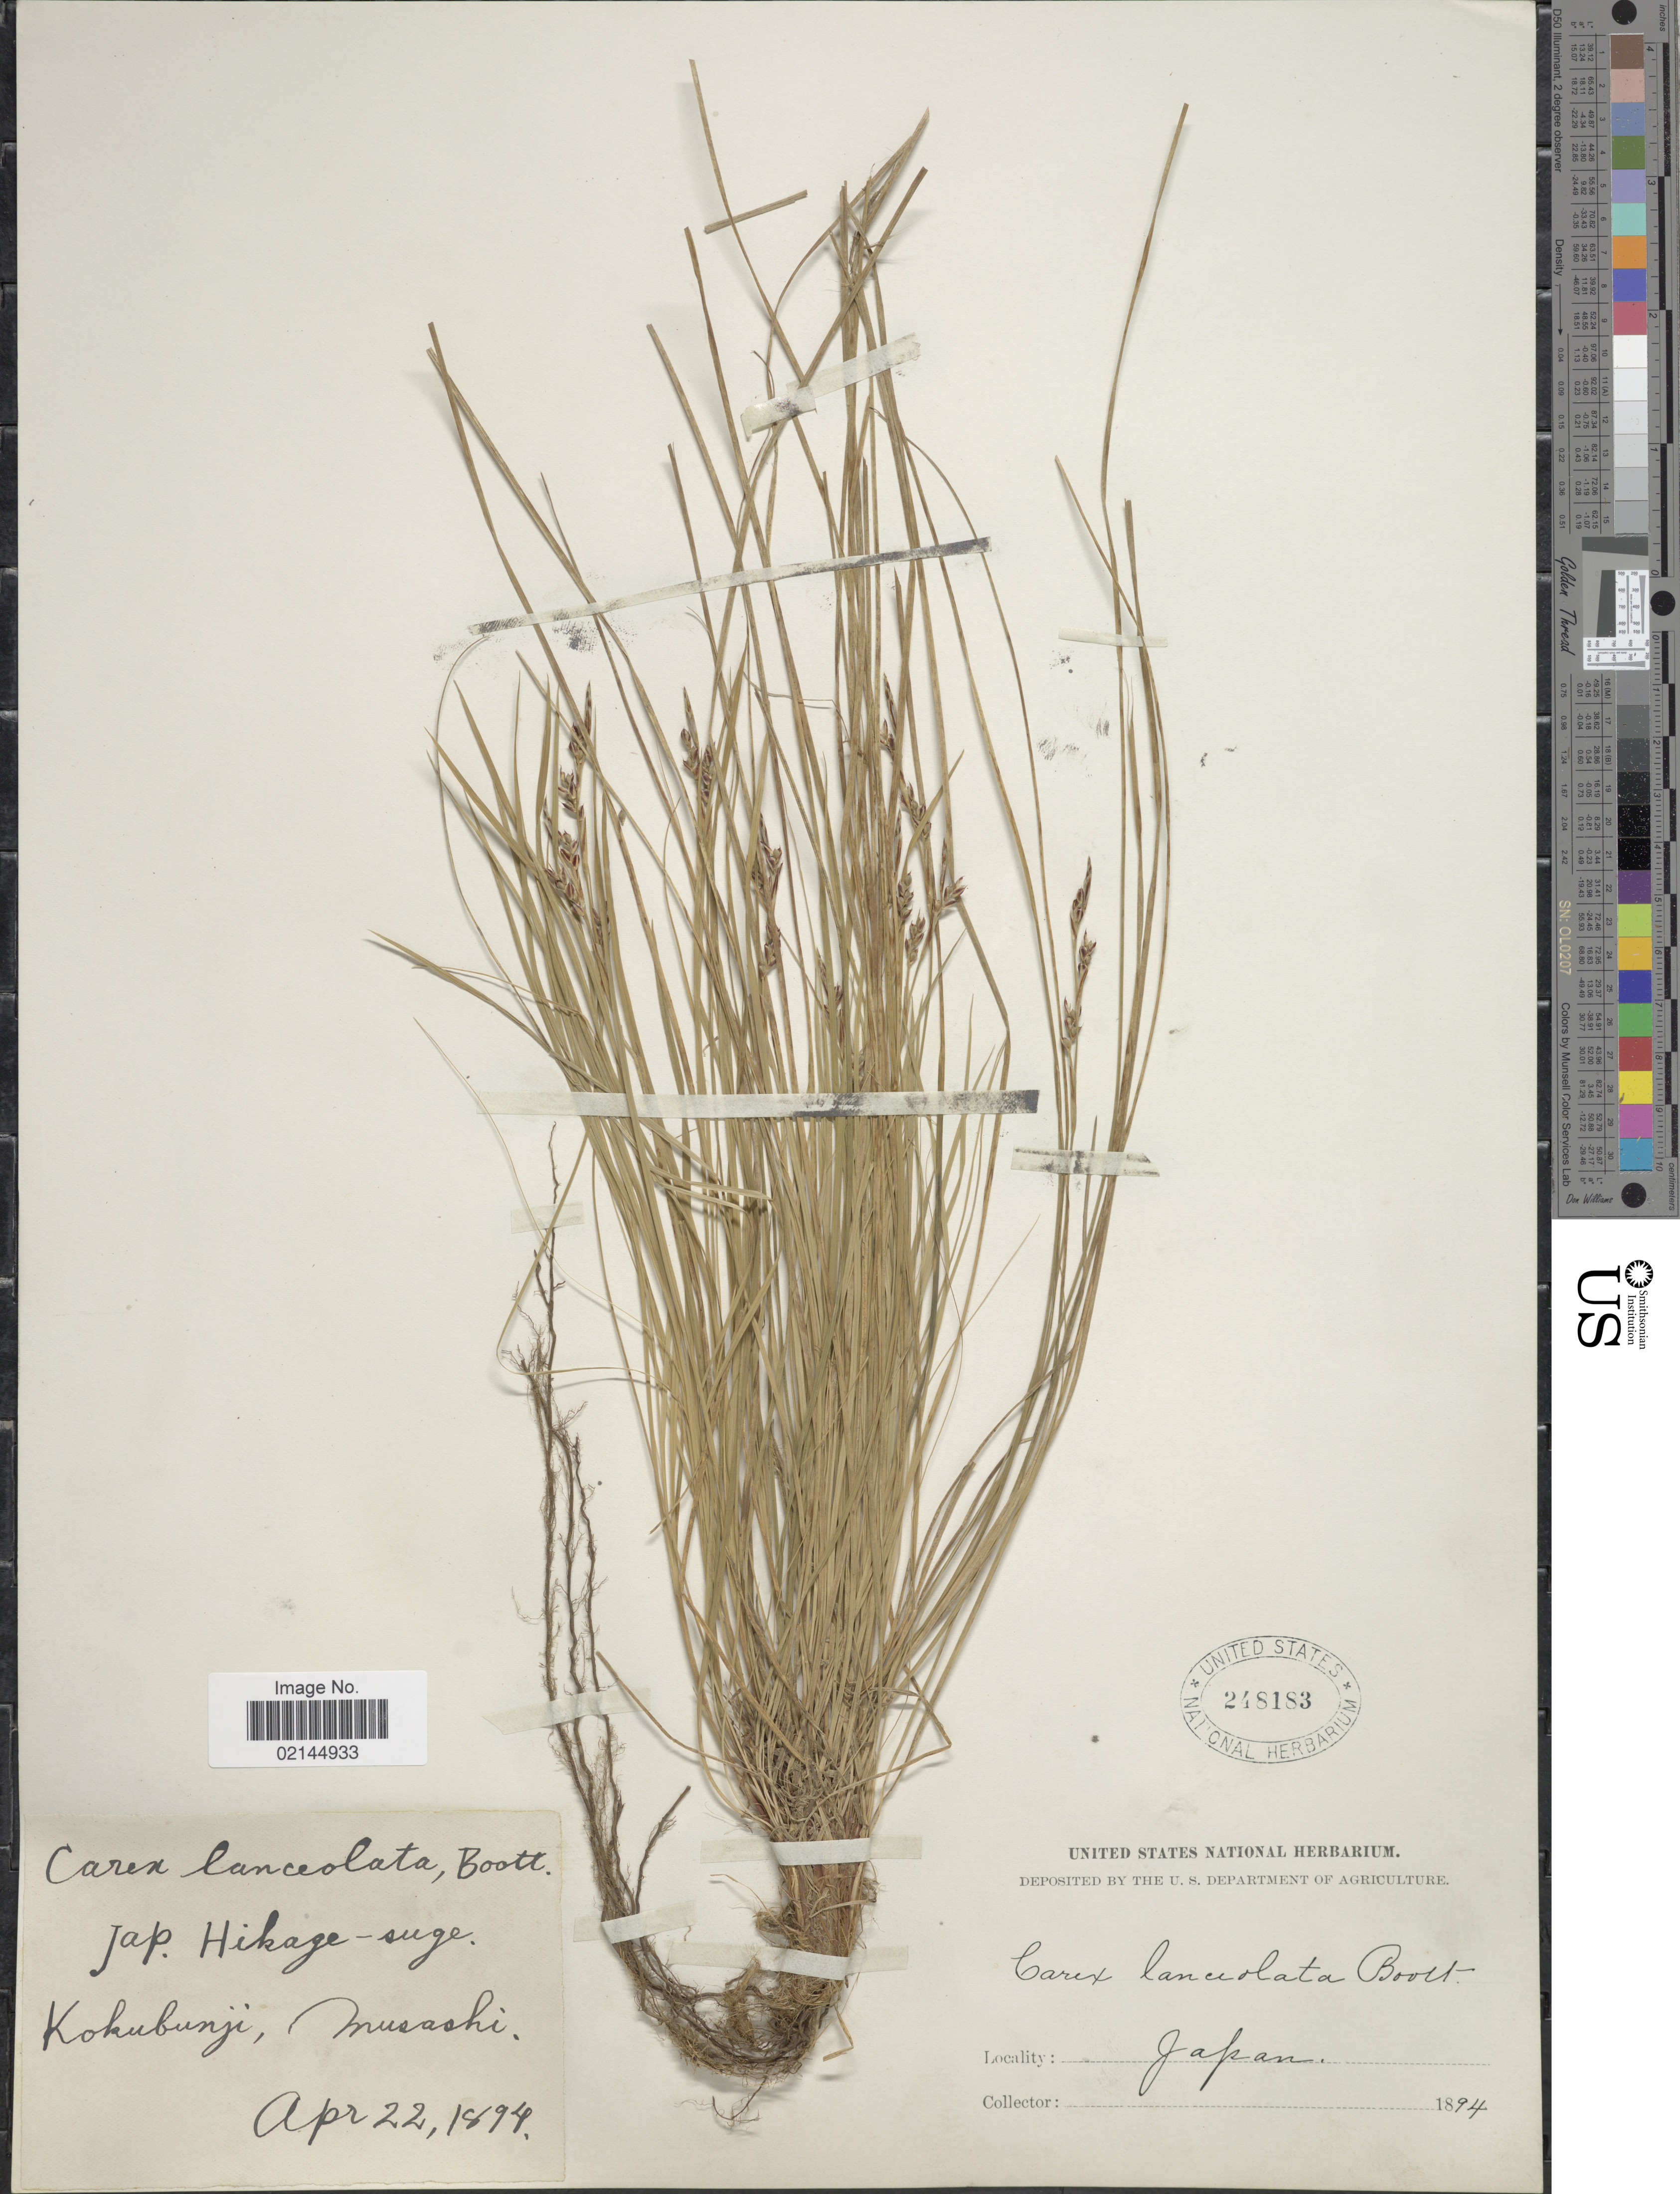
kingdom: Plantae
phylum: Tracheophyta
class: Liliopsida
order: Poales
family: Cyperaceae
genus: Carex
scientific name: Carex lanceolata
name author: Boott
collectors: ex herb. U. S. Department of Agriculture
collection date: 1894-04-22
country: Japan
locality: Kokubunji, Musashi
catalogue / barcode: US 248183